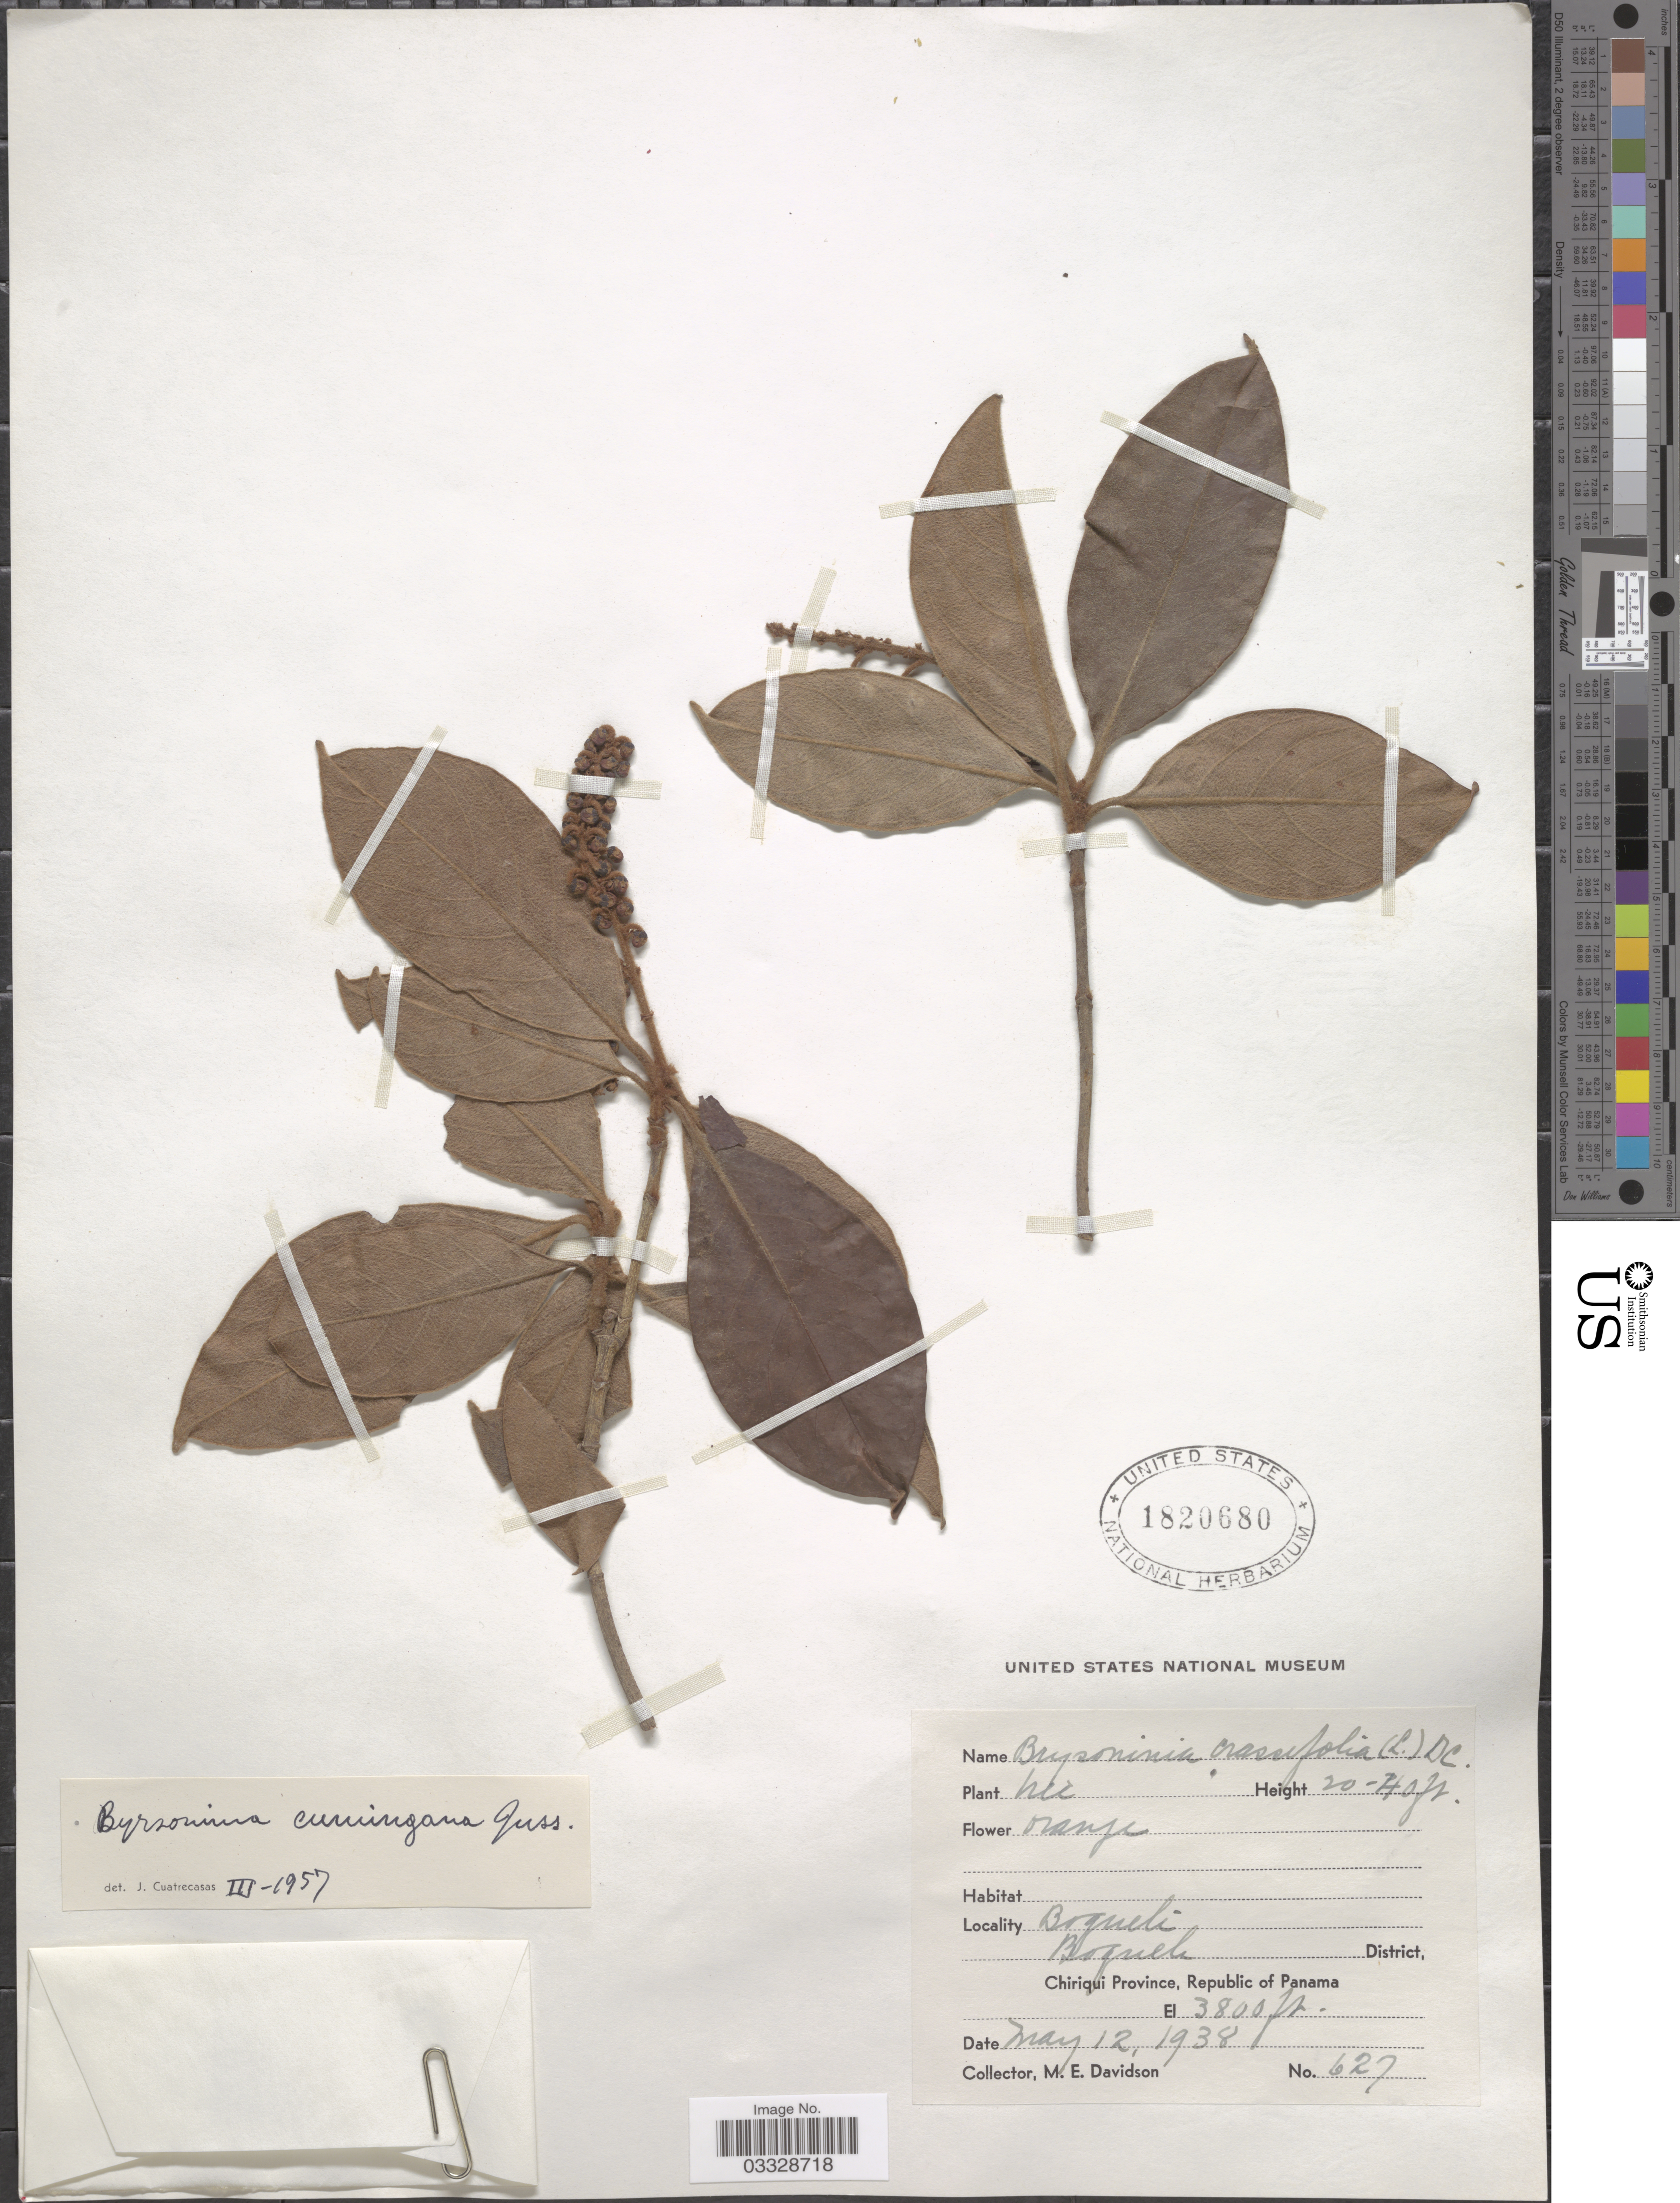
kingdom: Plantae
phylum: Tracheophyta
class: Magnoliopsida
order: Malpighiales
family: Malpighiaceae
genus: Byrsonima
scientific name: Byrsonima crassifolia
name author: (L.) Kunth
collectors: M. E. Davidson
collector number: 627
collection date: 1938-05-12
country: Panama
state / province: Chiriqui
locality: Boquete, Boquete District.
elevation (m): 1158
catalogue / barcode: US 1820680